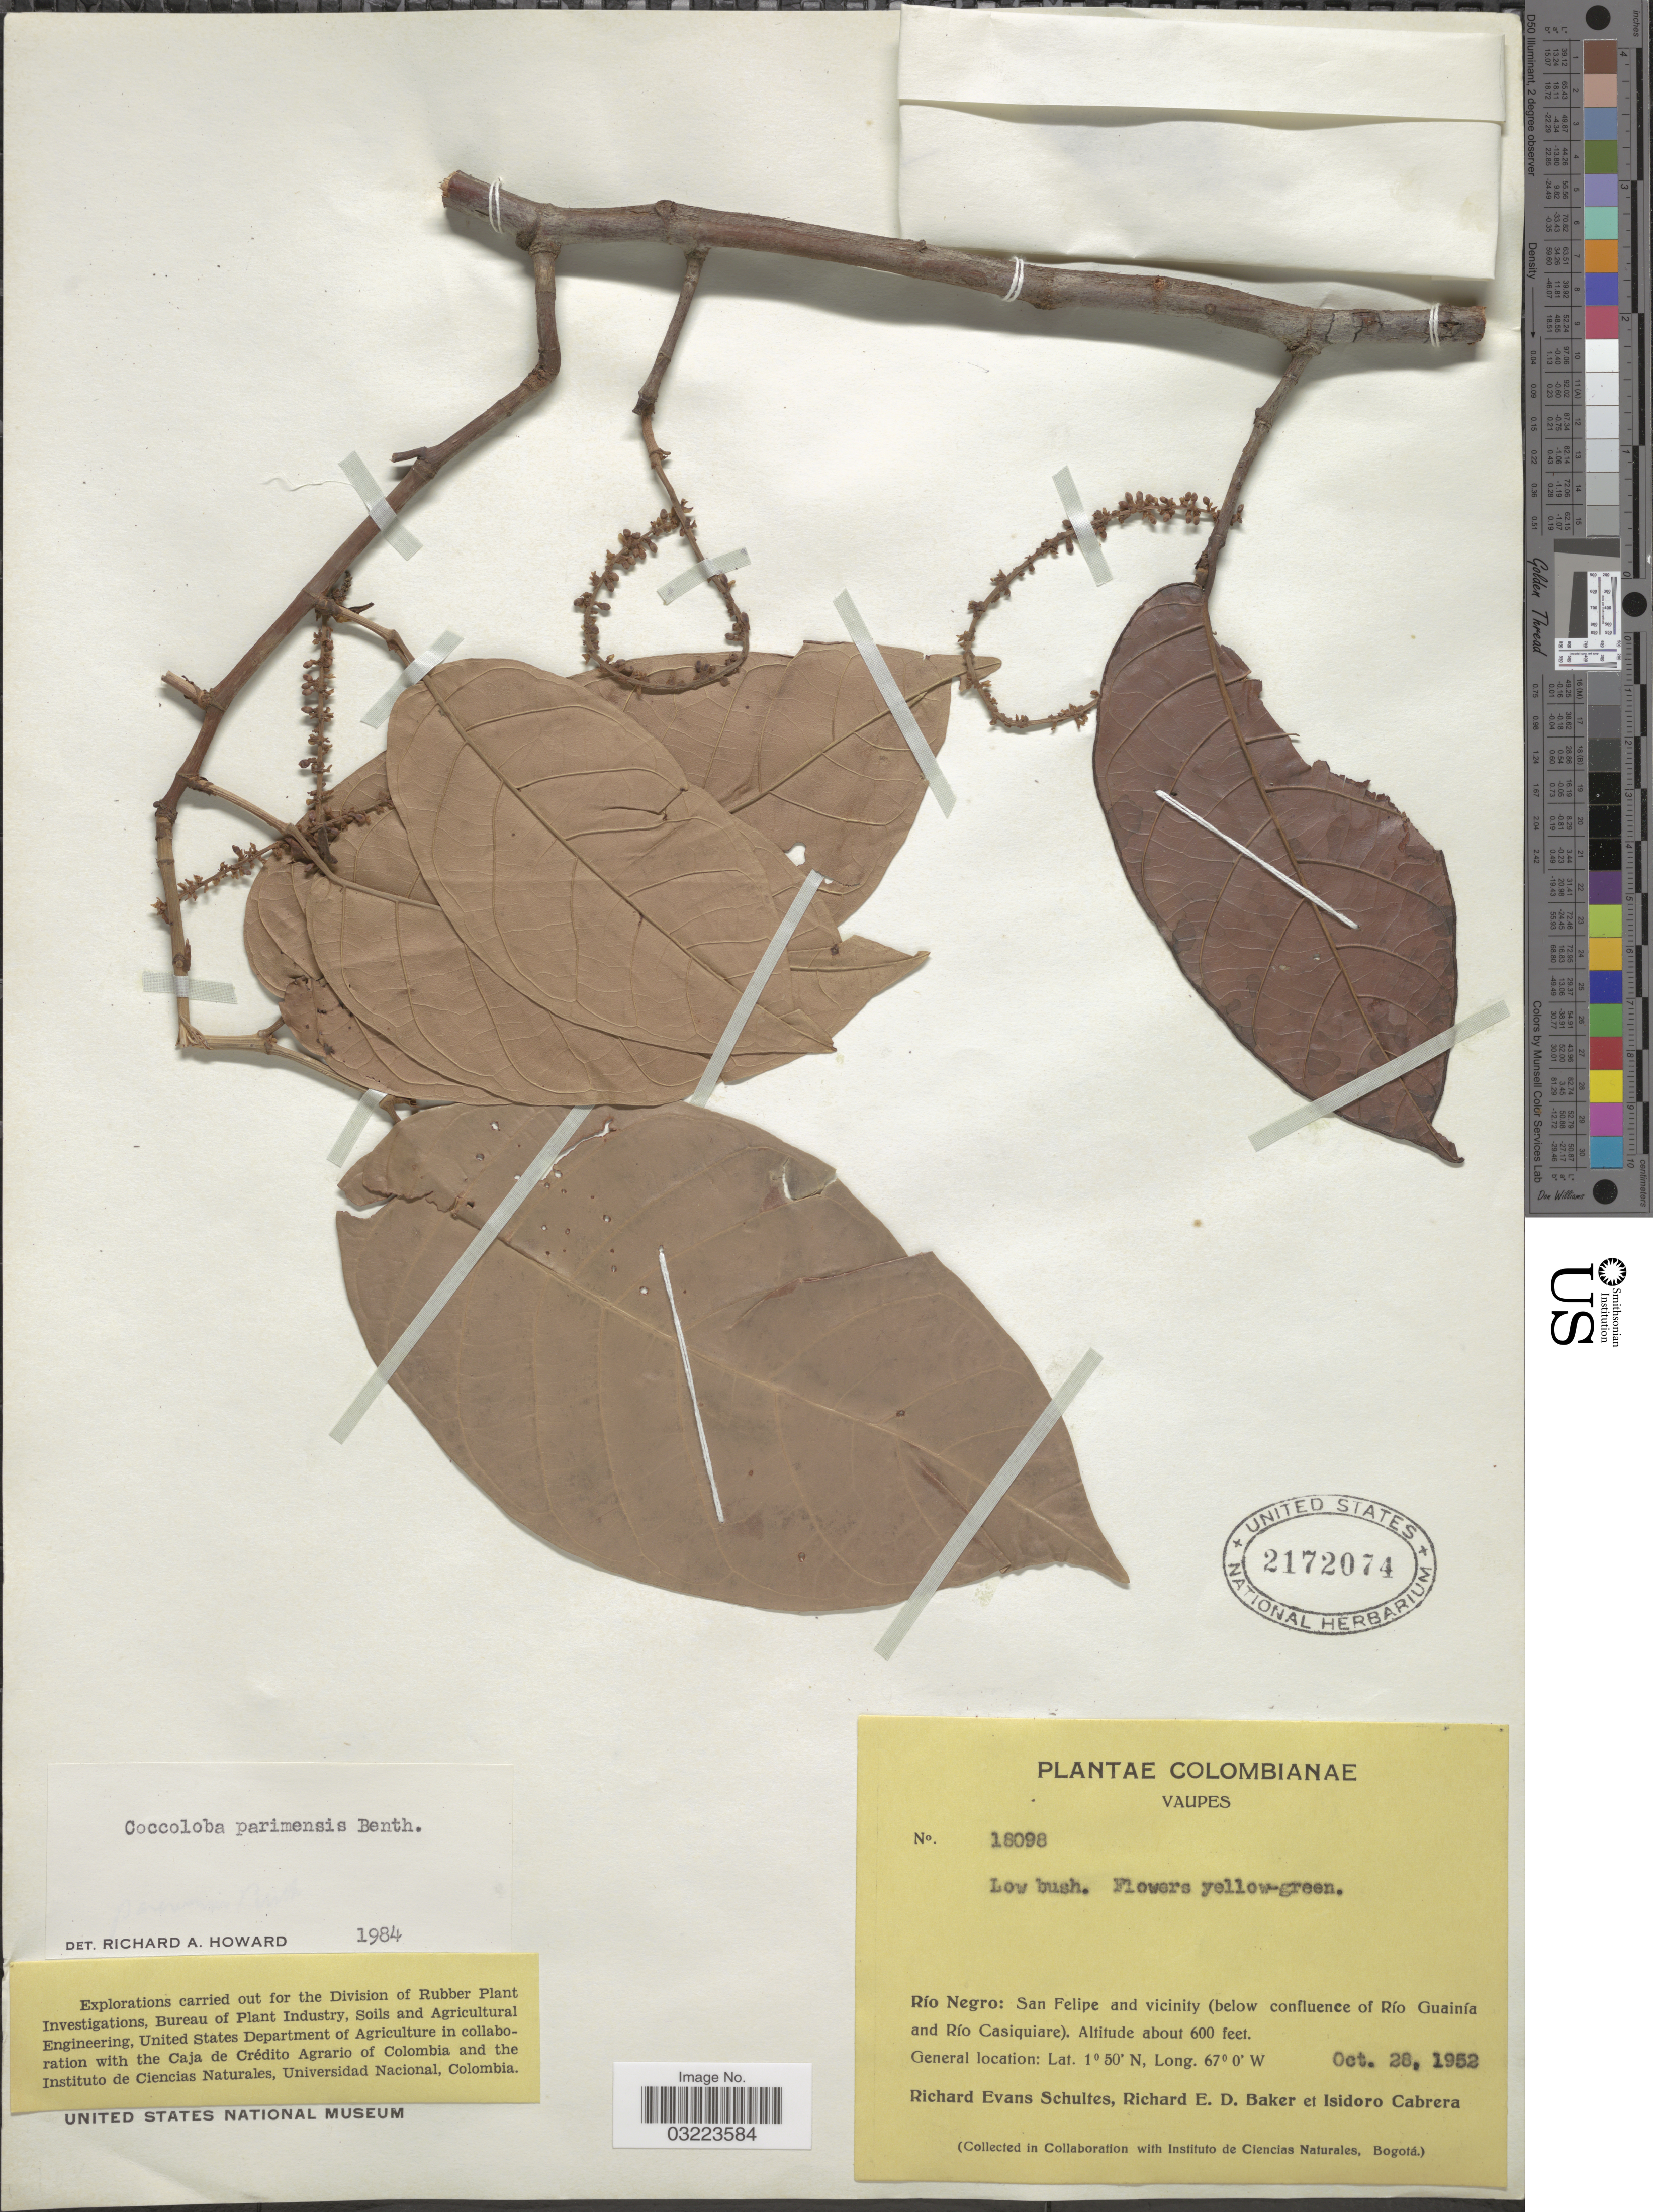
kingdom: Plantae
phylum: Tracheophyta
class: Magnoliopsida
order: Caryophyllales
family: Polygonaceae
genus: Coccoloba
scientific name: Coccoloba parimensis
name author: Benth.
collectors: R. E. Schultes, R. E. D. Baker & I. Cabrera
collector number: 18098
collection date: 1952-10-28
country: Colombia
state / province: Vaupés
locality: Río Negro: San Felipe and vicinity (below confluence of Río Guainía and Río Casiquiare).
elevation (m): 183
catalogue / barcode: US 2172074